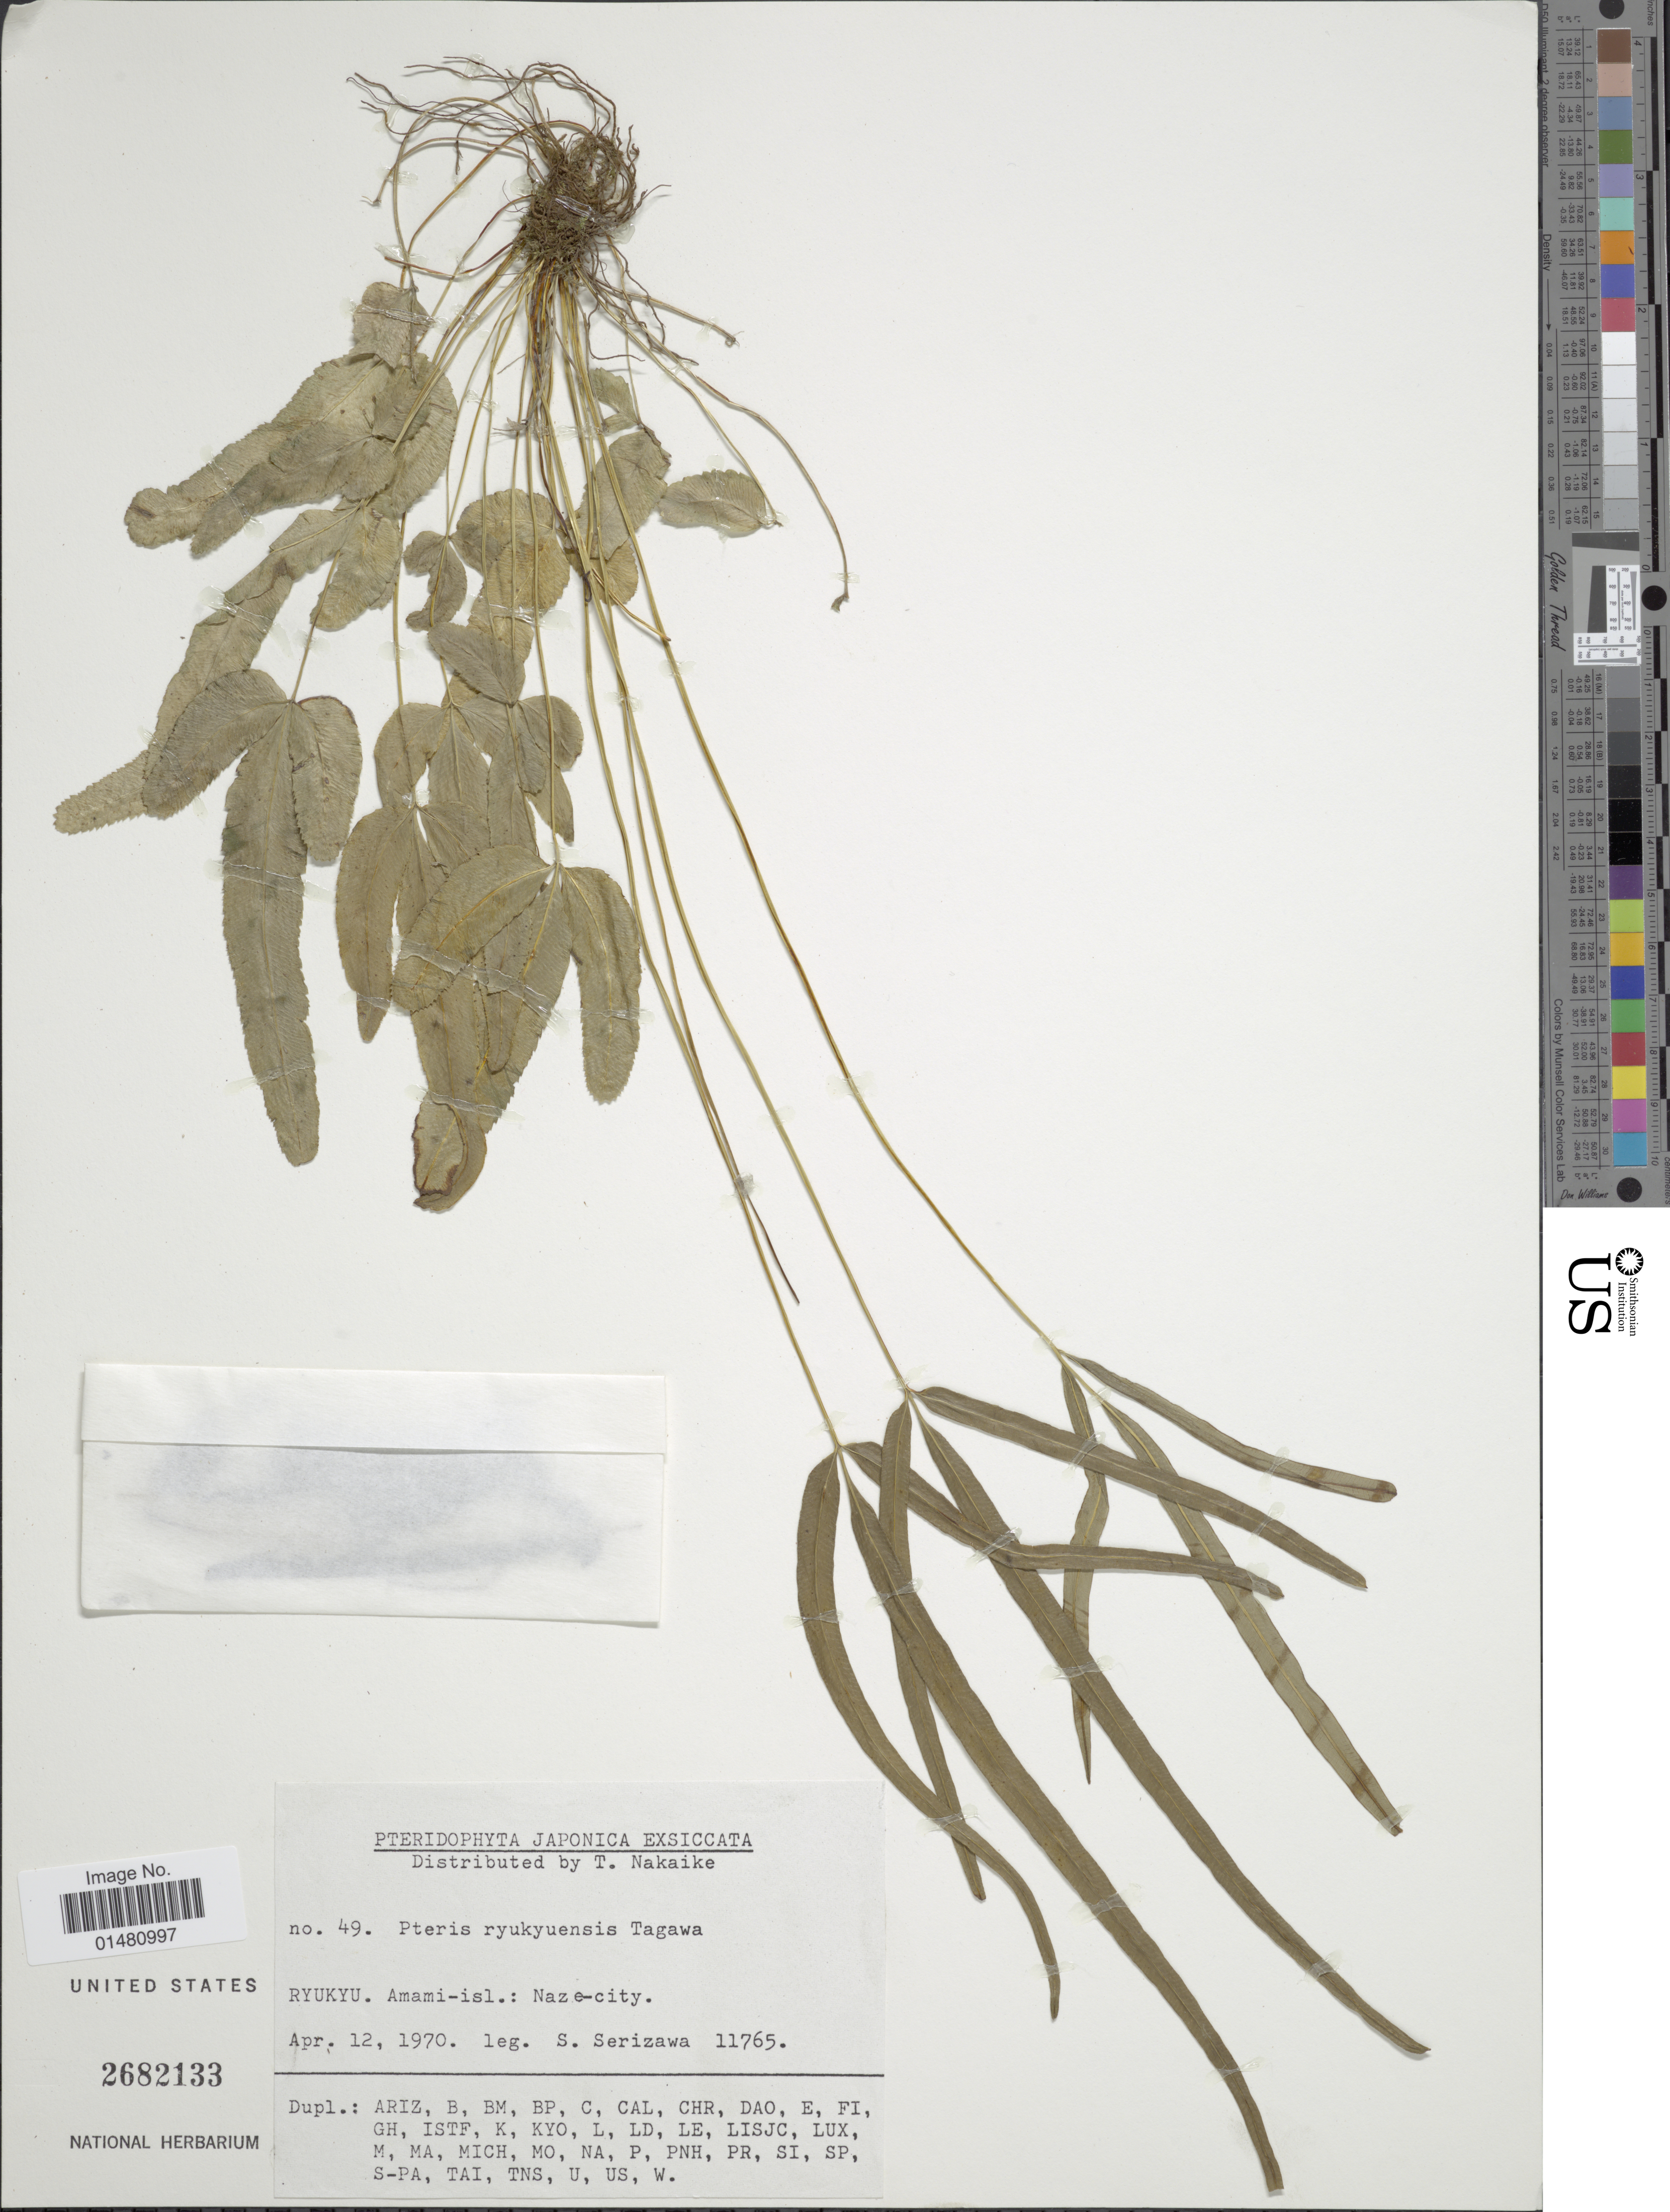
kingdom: Plantae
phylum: Tracheophyta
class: Polypodiopsida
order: Polypodiales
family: Pteridaceae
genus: Pteris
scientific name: Pteris ryukyuensis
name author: Tagawa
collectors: S. Serizawa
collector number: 11765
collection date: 1970-04-12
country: Japan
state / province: Okinawa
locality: Ryukyu. Amami-isl.: Naze-city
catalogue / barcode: US 2682133